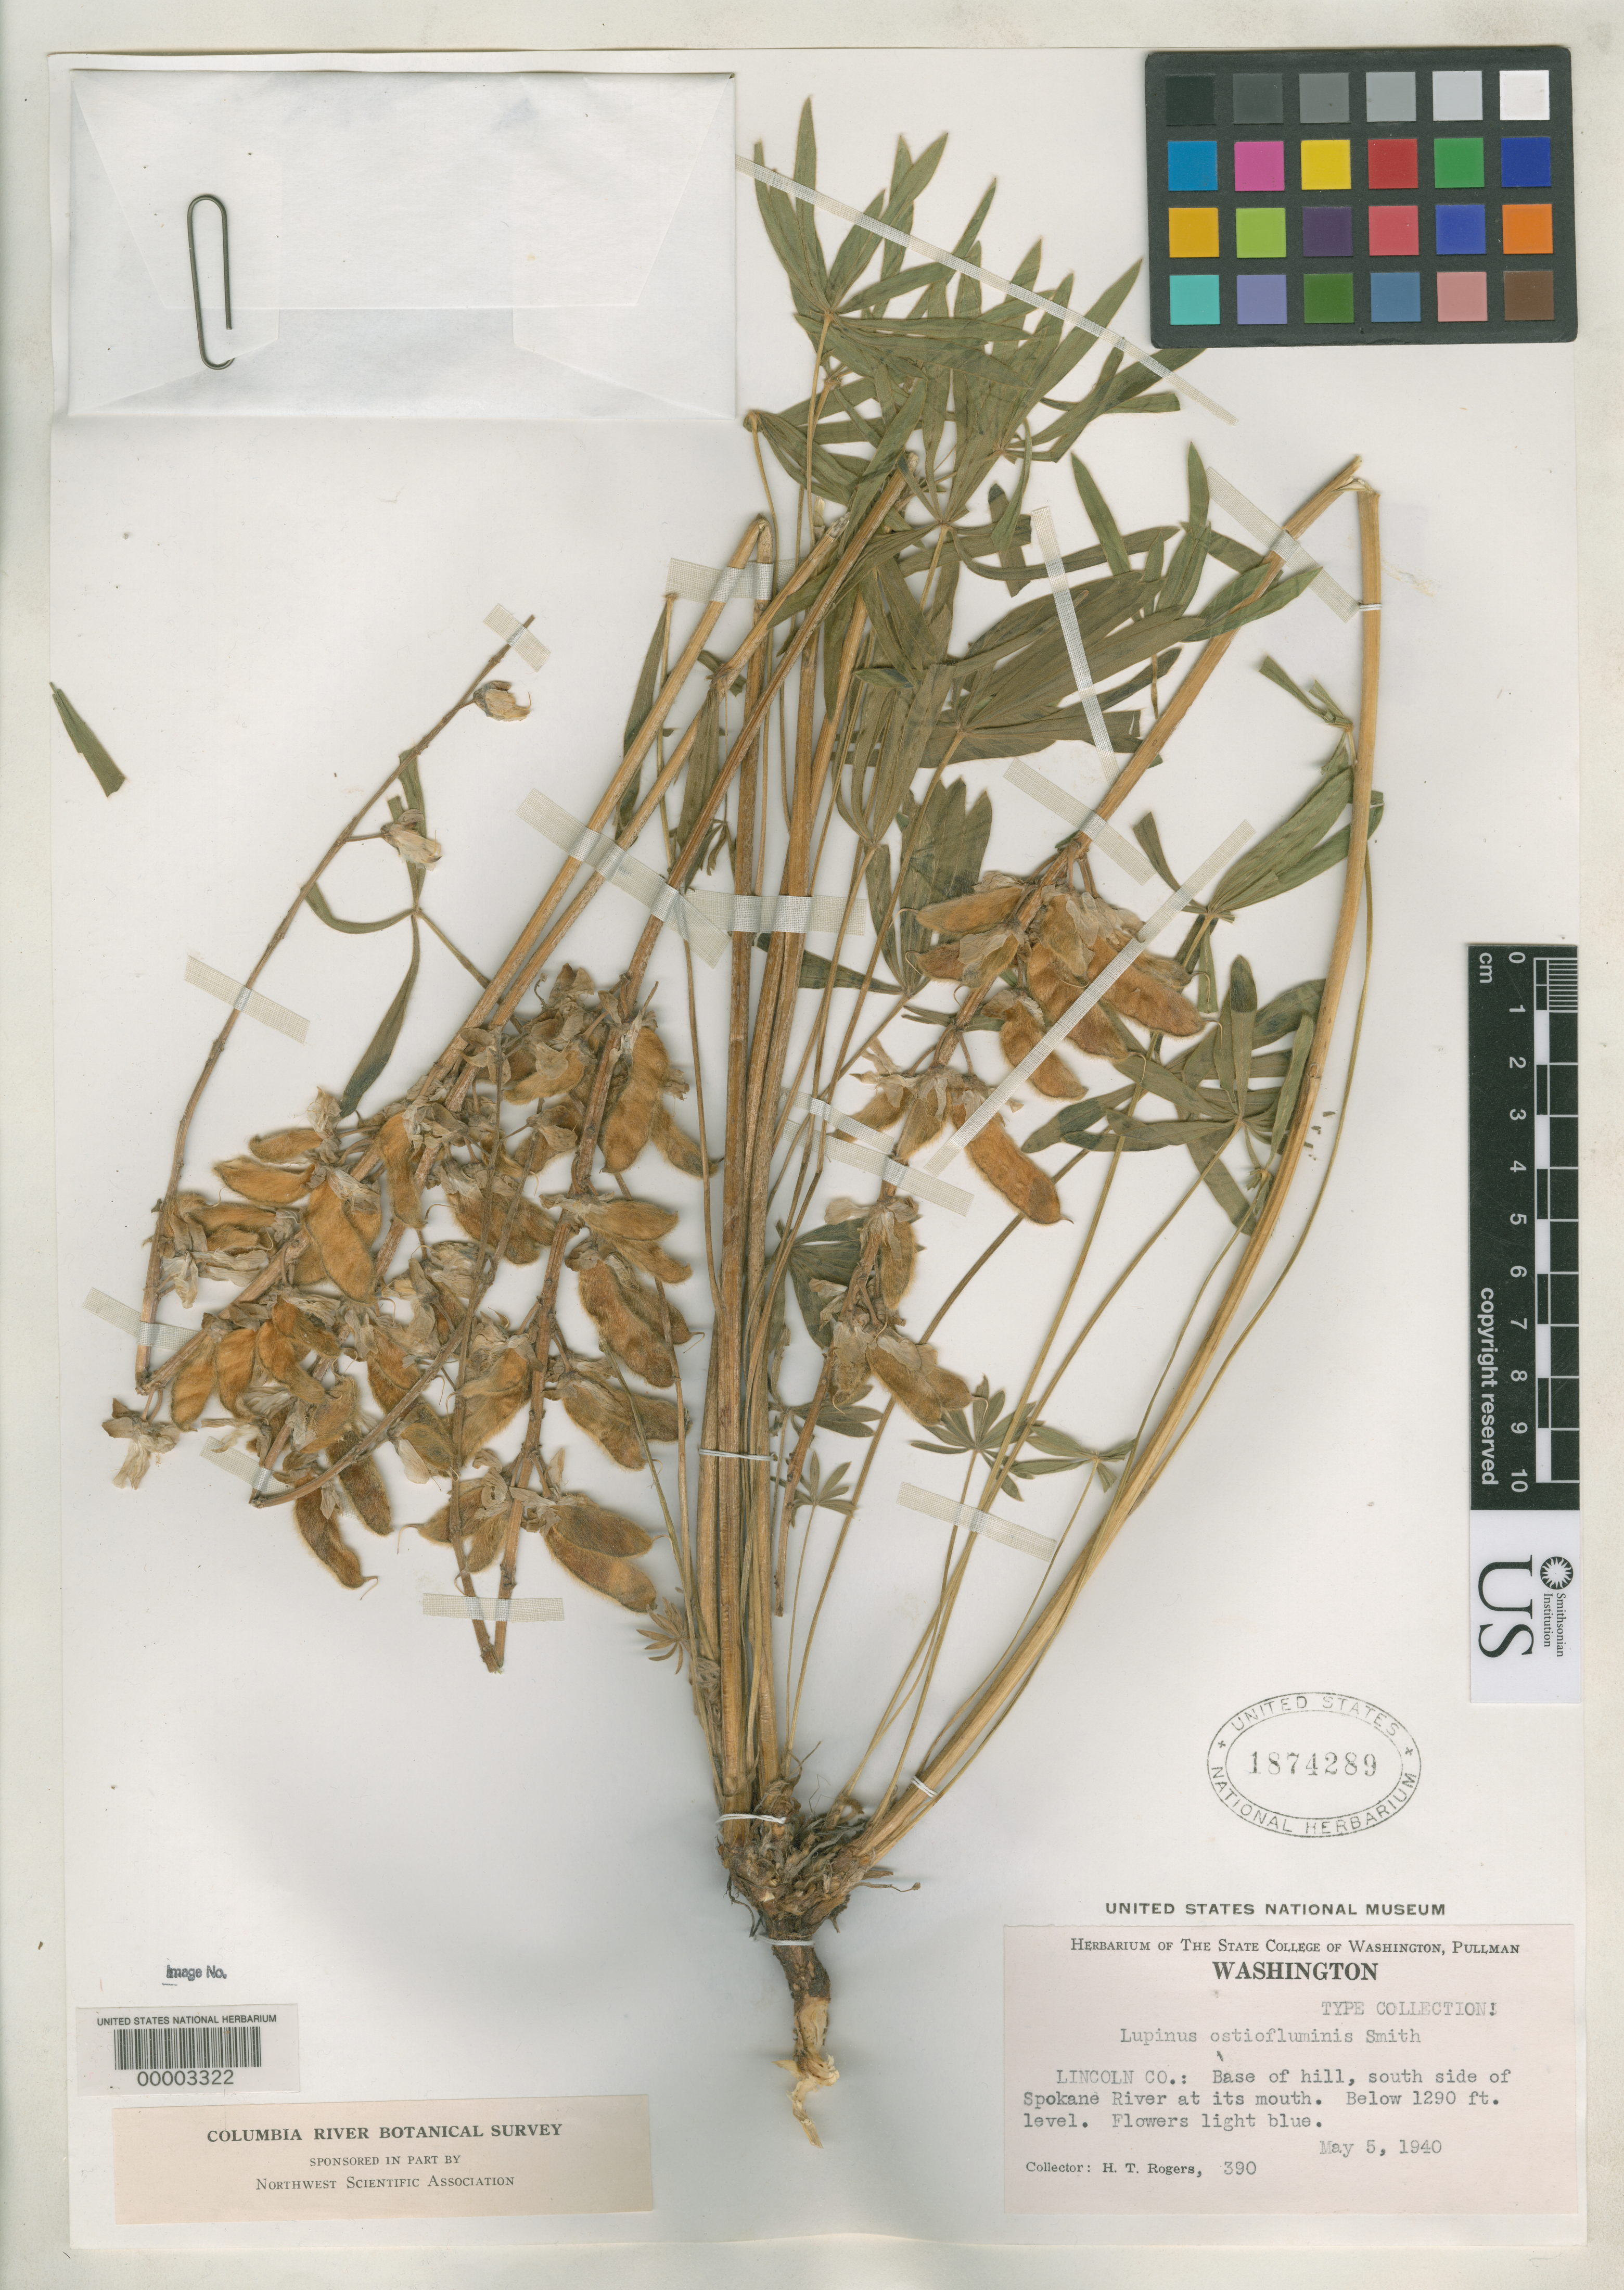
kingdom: Plantae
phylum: Tracheophyta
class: Magnoliopsida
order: Fabales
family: Fabaceae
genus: Lupinus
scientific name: Lupinus ostiofluminis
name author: C.P. Sm.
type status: Isotype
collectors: H. Rogers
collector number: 390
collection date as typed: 05 May 1940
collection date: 1940-05-05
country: United States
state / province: Washington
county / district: Lincoln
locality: Mouth of Spokane River.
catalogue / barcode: US 1874289